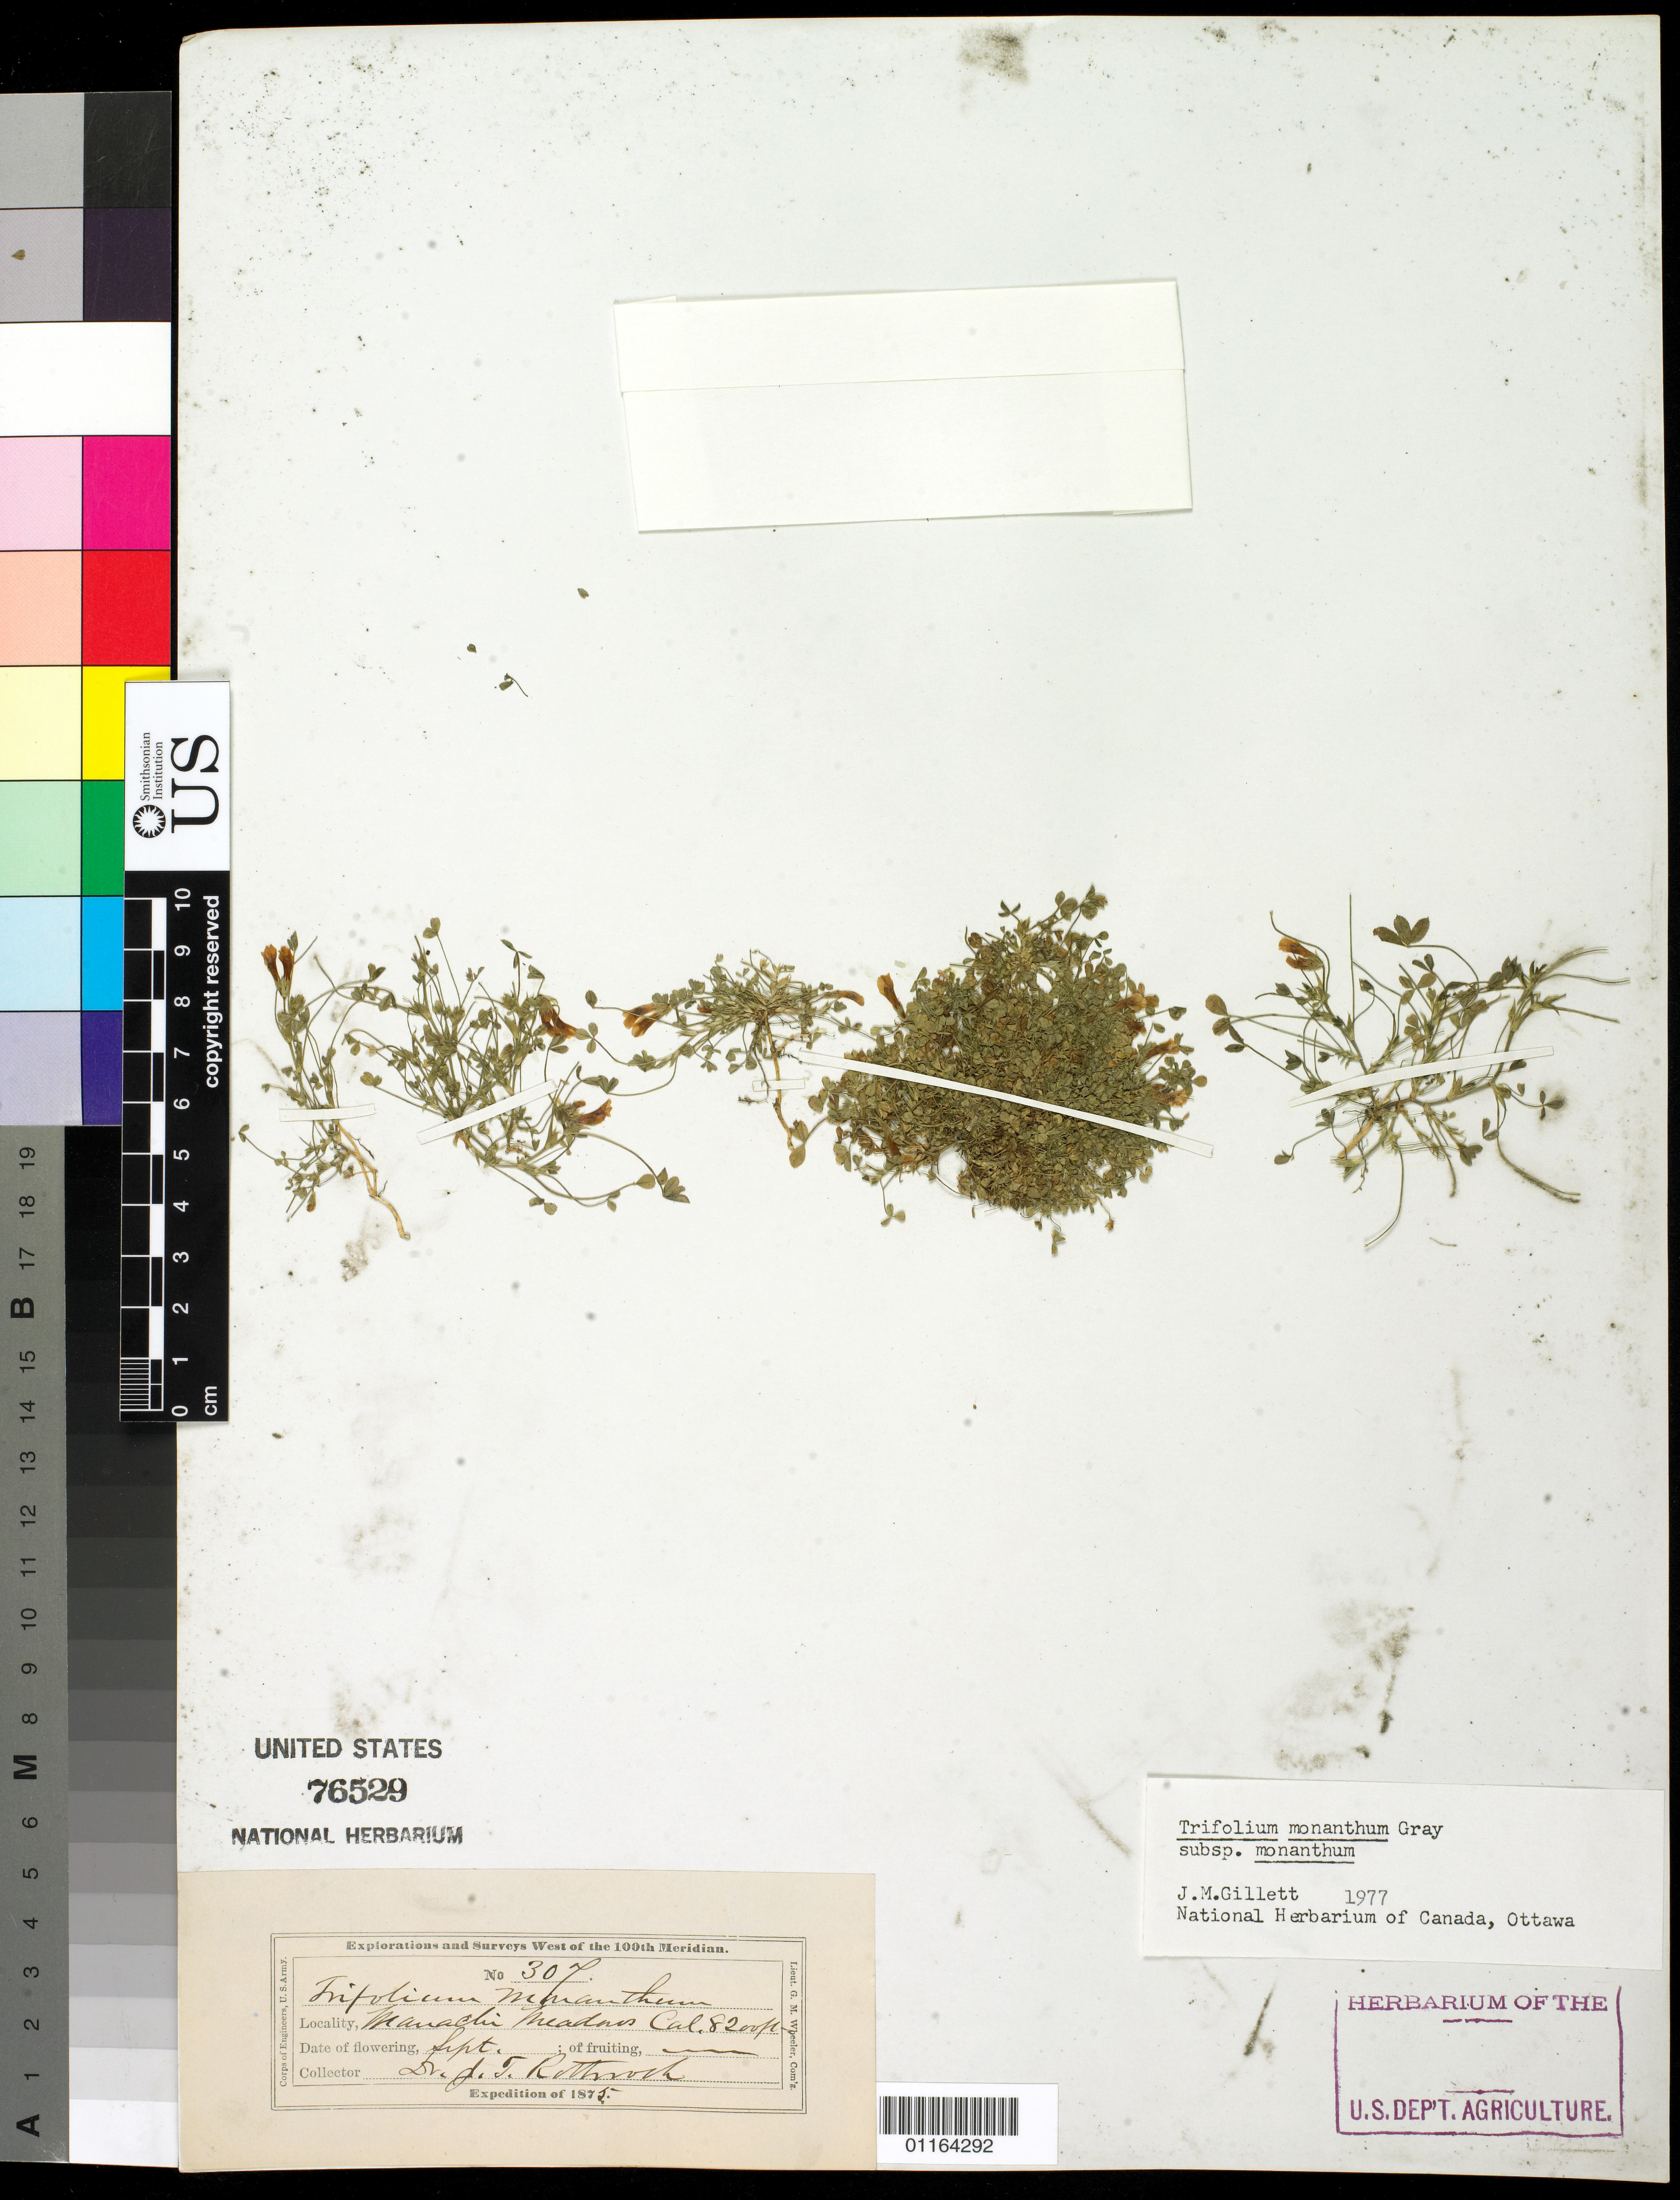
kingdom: Plantae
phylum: Tracheophyta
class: Magnoliopsida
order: Fabales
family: Fabaceae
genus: Trifolium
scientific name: Trifolium monanthum subsp. monanthum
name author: A. Gray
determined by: Gillett, J. M.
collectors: J. T. Rothrock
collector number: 307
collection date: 1875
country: United States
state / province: California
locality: Manachi Meadows.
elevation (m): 2499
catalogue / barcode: US 76529